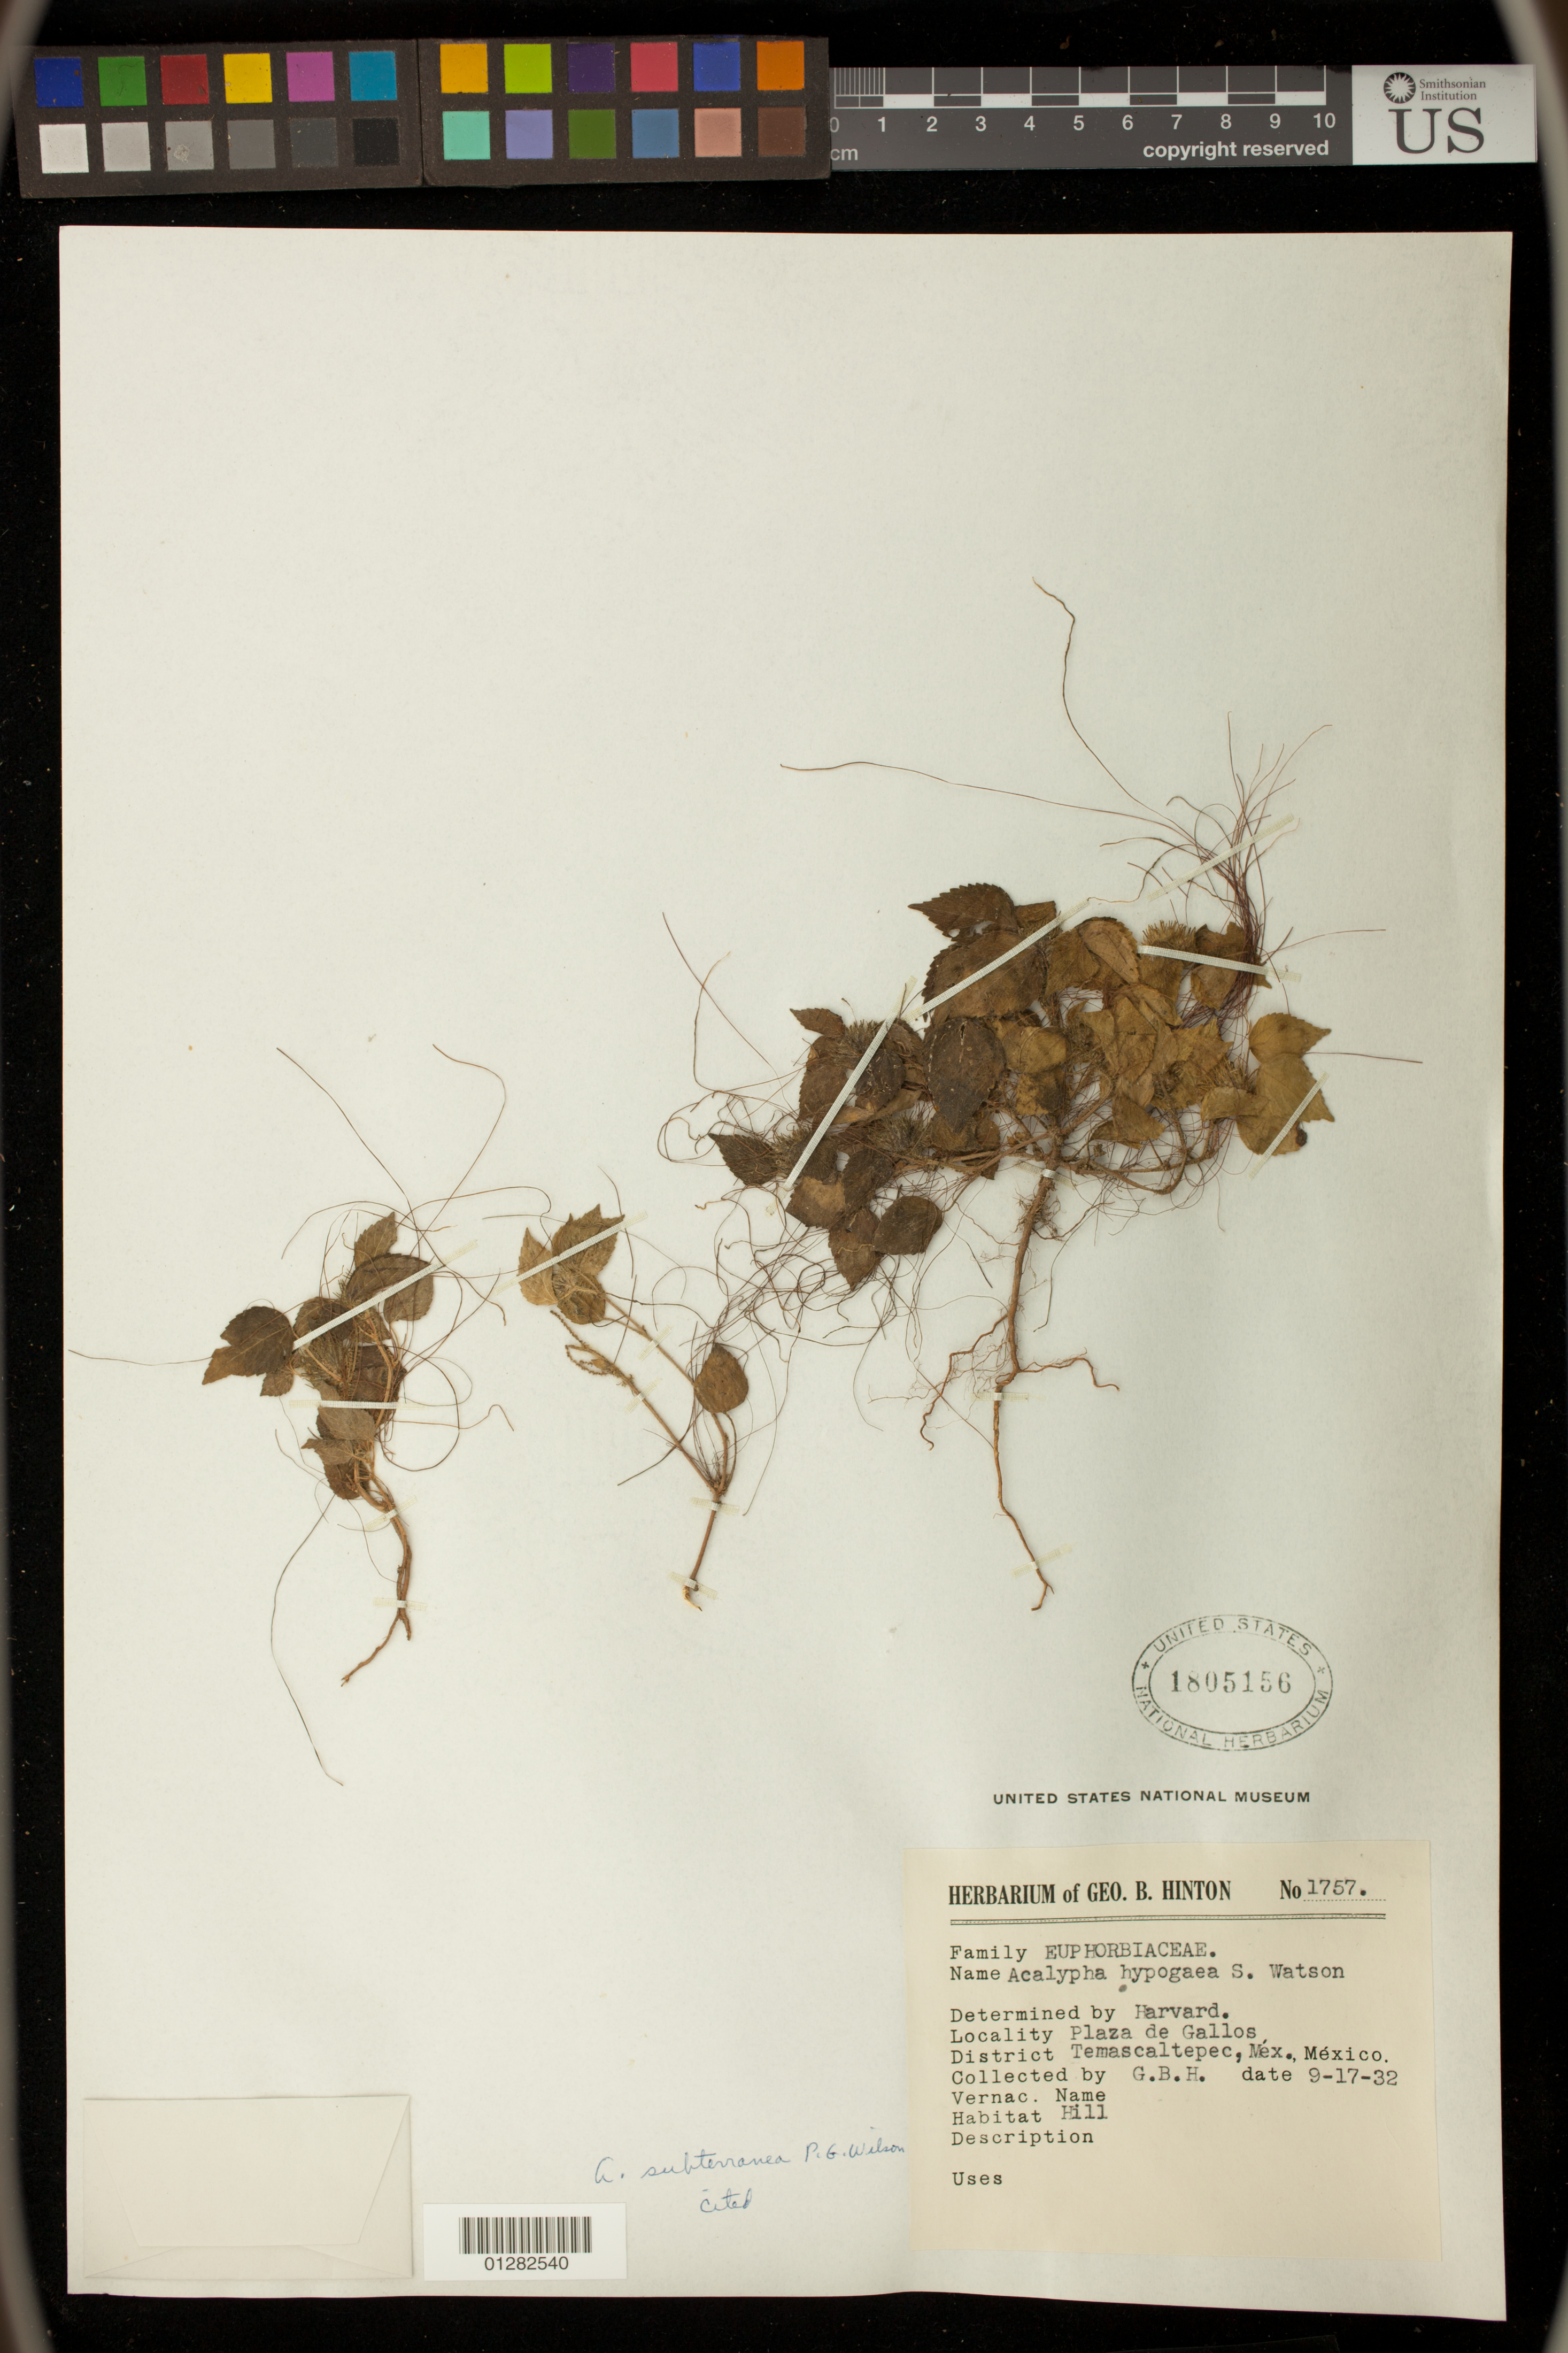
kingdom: Plantae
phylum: Tracheophyta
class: Magnoliopsida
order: Malpighiales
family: Euphorbiaceae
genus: Acalypha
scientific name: Acalypha subterranea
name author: Paul G. Wilson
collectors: G. B. Hinton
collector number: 1757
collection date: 1935-09-17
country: Mexico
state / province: México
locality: Plaza de Gallos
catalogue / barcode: US 1805156